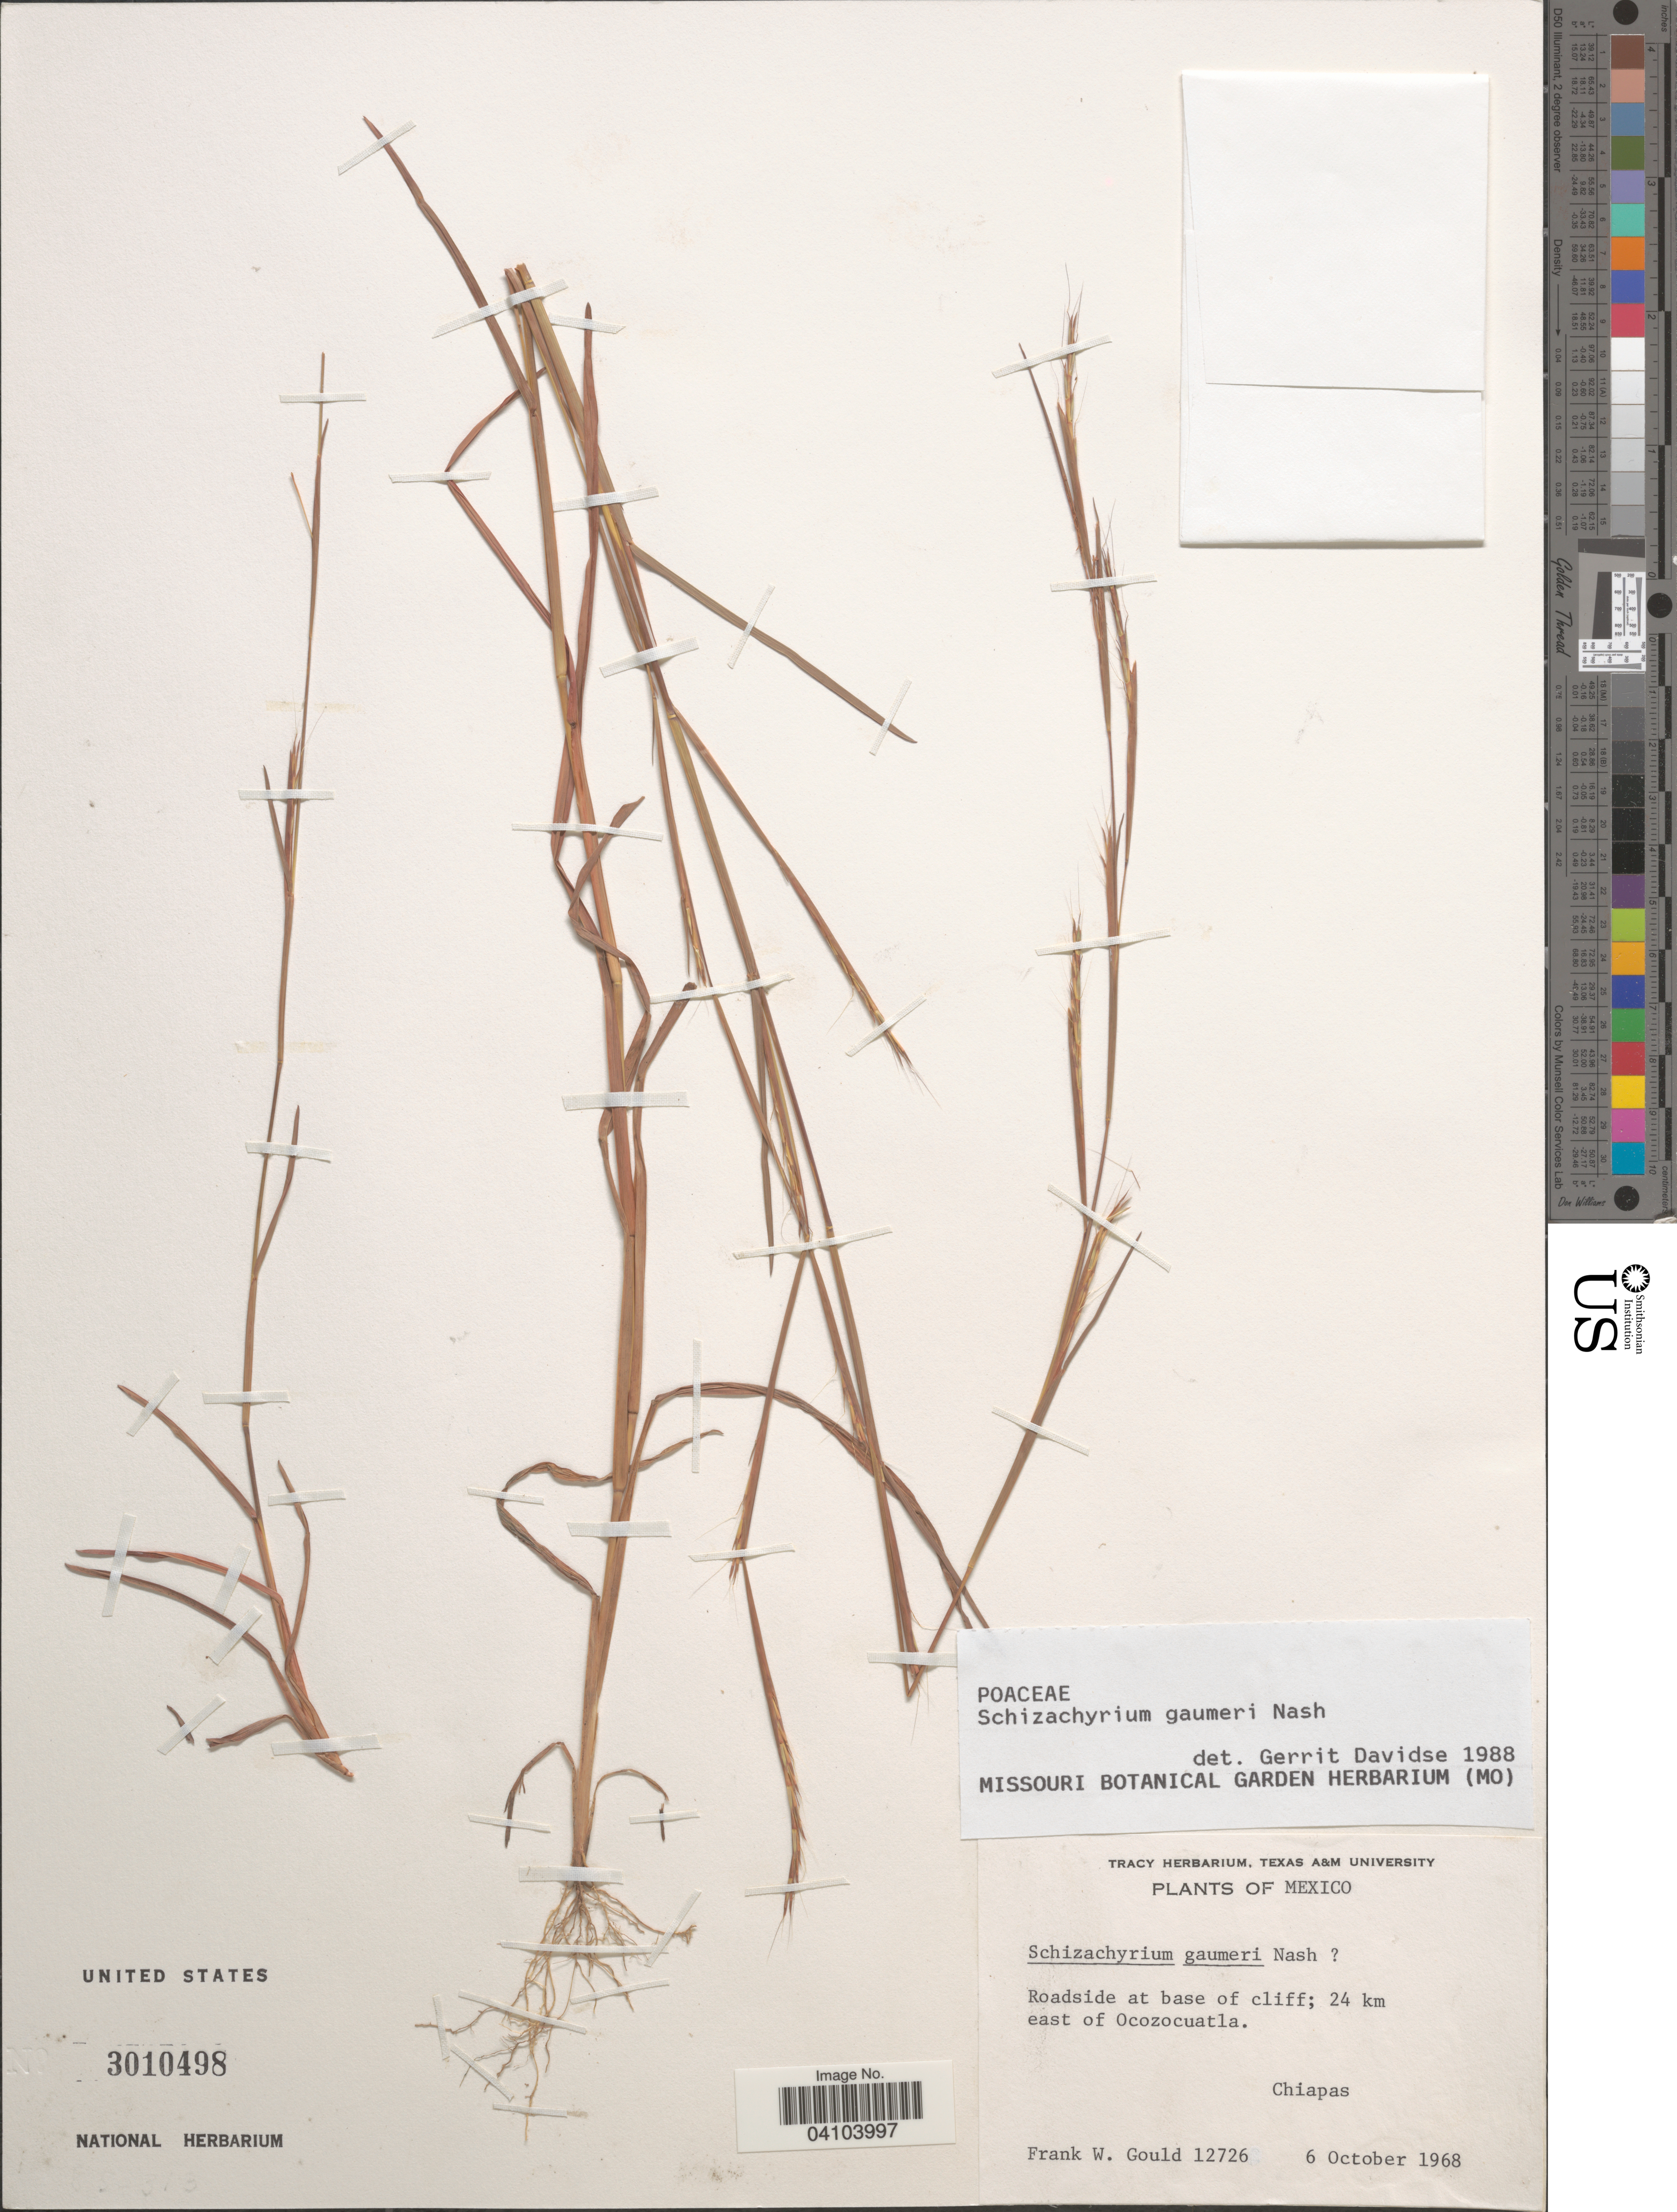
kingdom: Plantae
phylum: Tracheophyta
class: Liliopsida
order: Poales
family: Poaceae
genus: Schizachyrium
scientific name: Schizachyrium gaumeri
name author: Nash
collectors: F. W. Gould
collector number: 12726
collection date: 1968-10-06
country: Mexico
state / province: Chiapas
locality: Roadside at base of cliff; 24 km east of Ocozocuatla.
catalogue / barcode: US 3010498